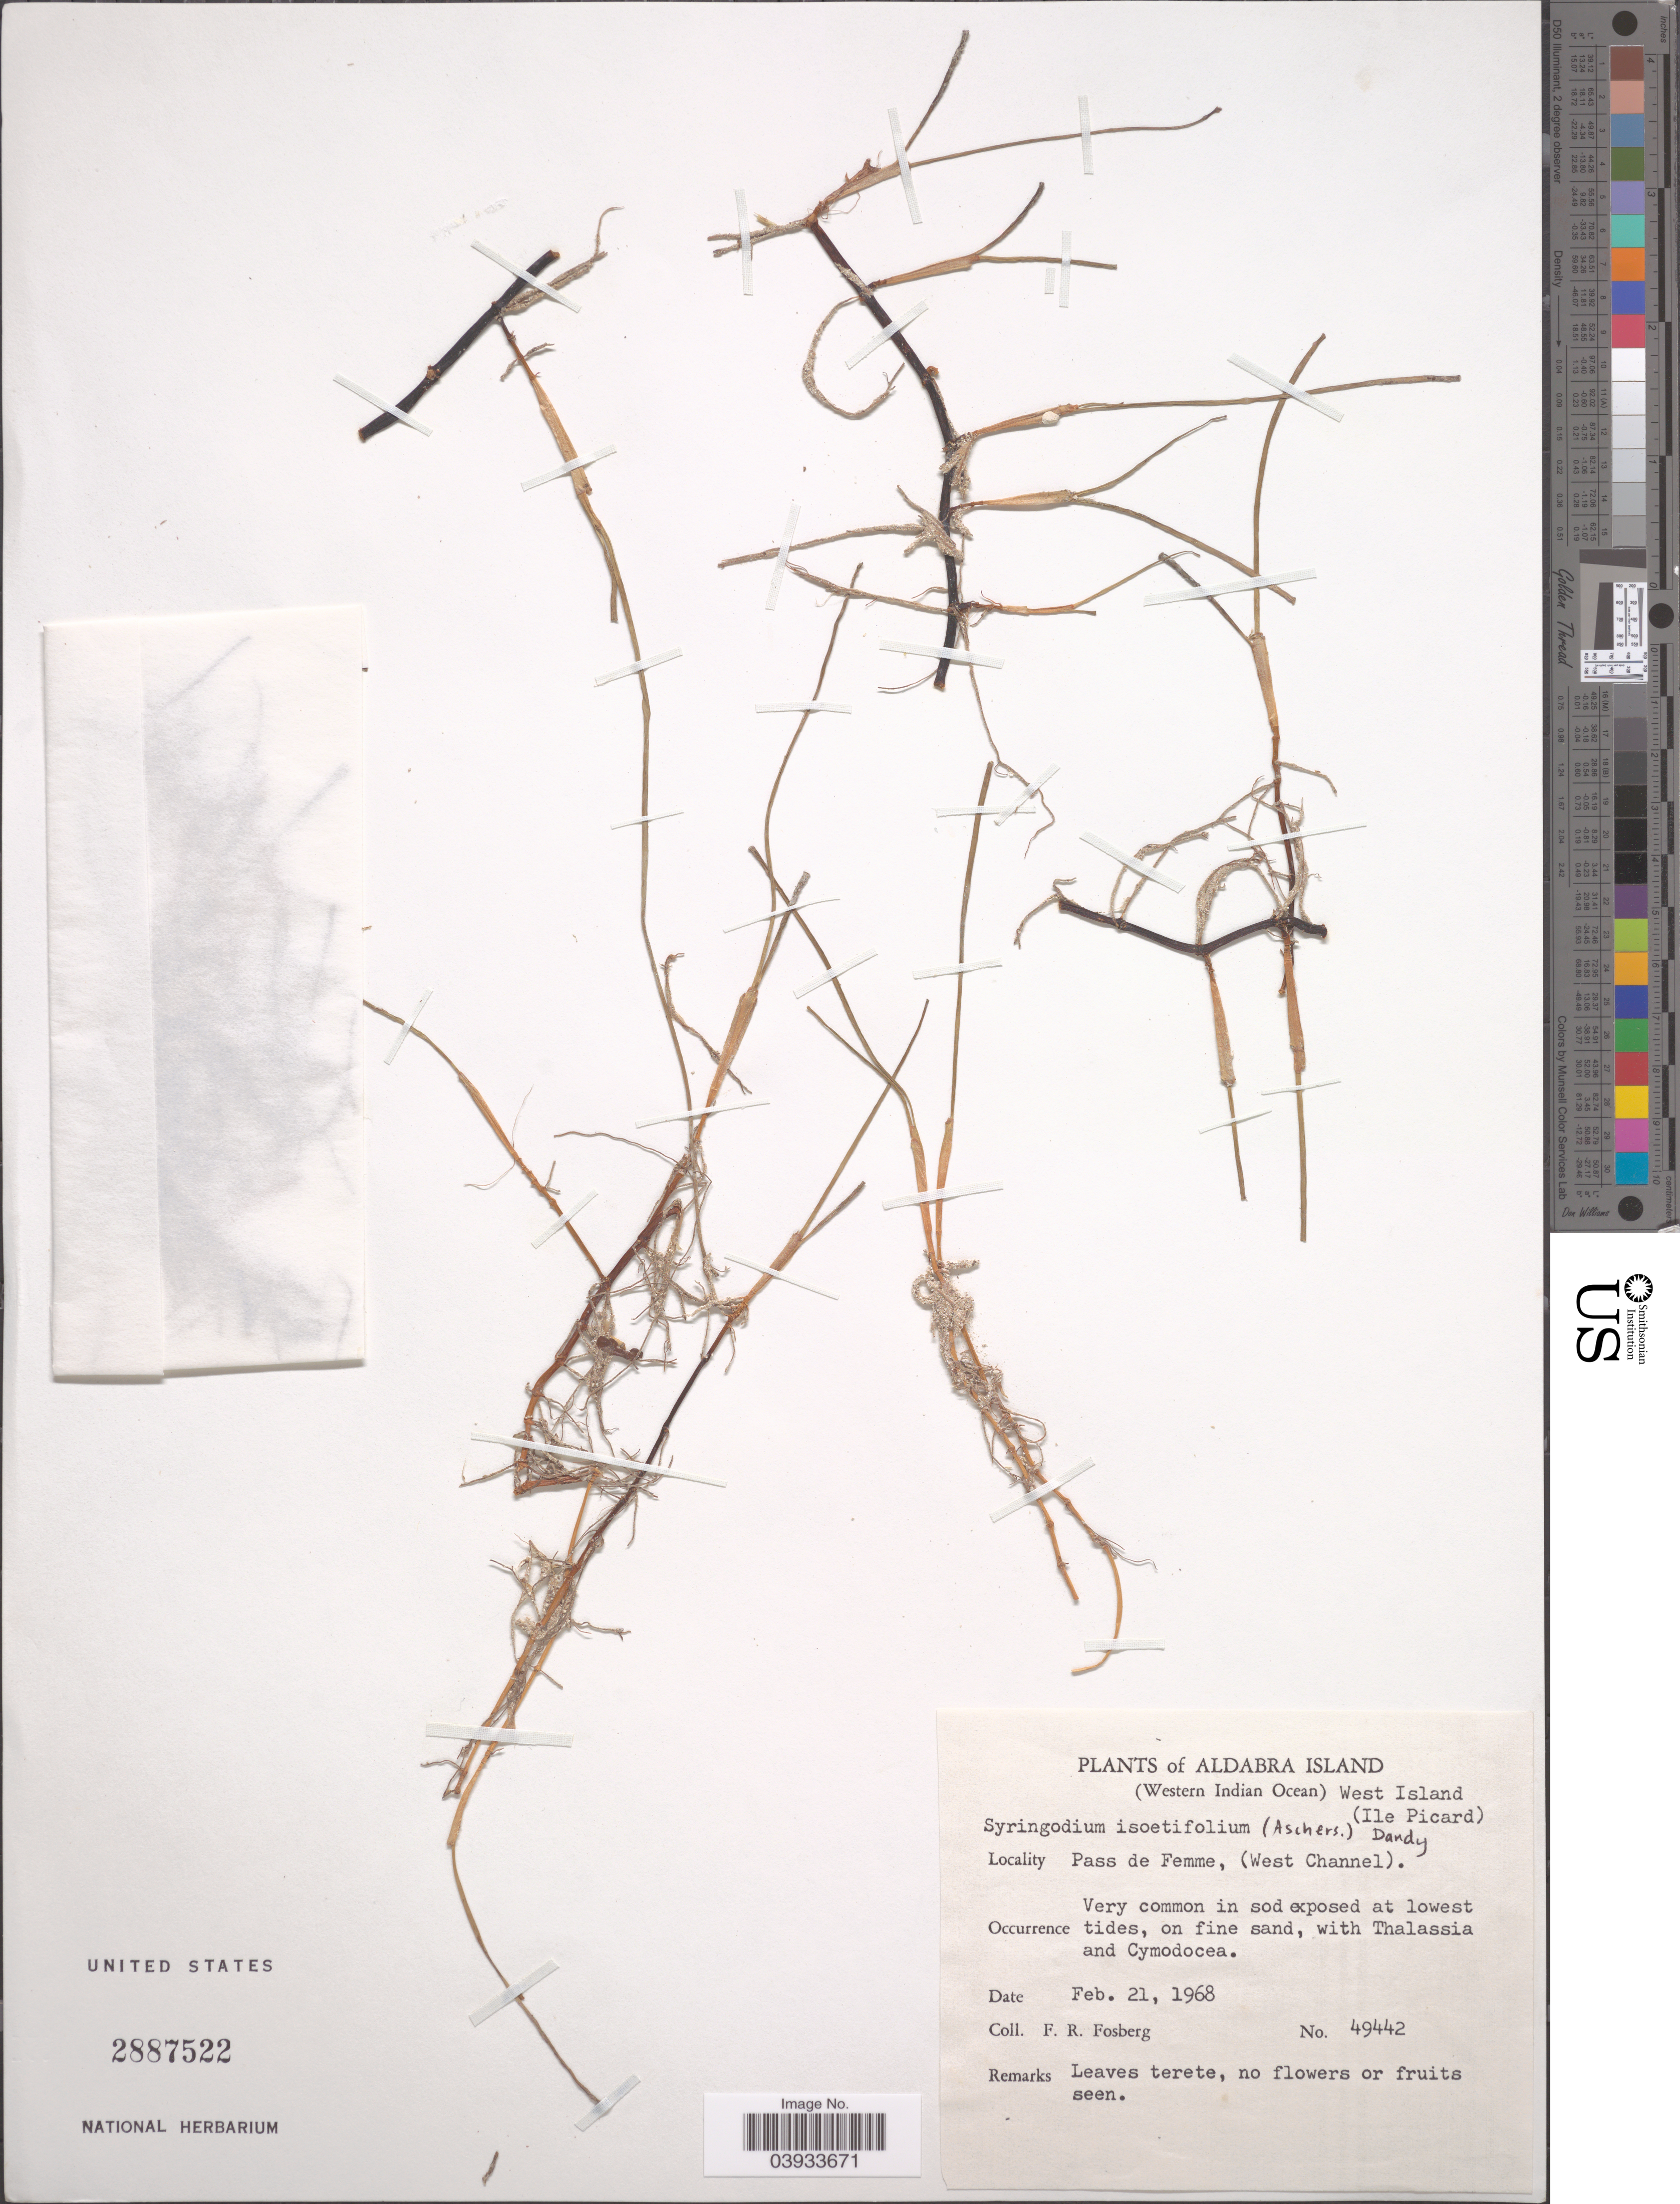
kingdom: Plantae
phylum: Tracheophyta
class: Liliopsida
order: Alismatales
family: Cymodoceaceae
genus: Syringodium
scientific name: Syringodium sp.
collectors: F. R. Fosberg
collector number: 49442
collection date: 1968-02-21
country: Seychelles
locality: Aldabra Island. (Western Indian Ocean) West Island (Ile Picard). Pass de Femme, (West Channel).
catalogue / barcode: US 2887522